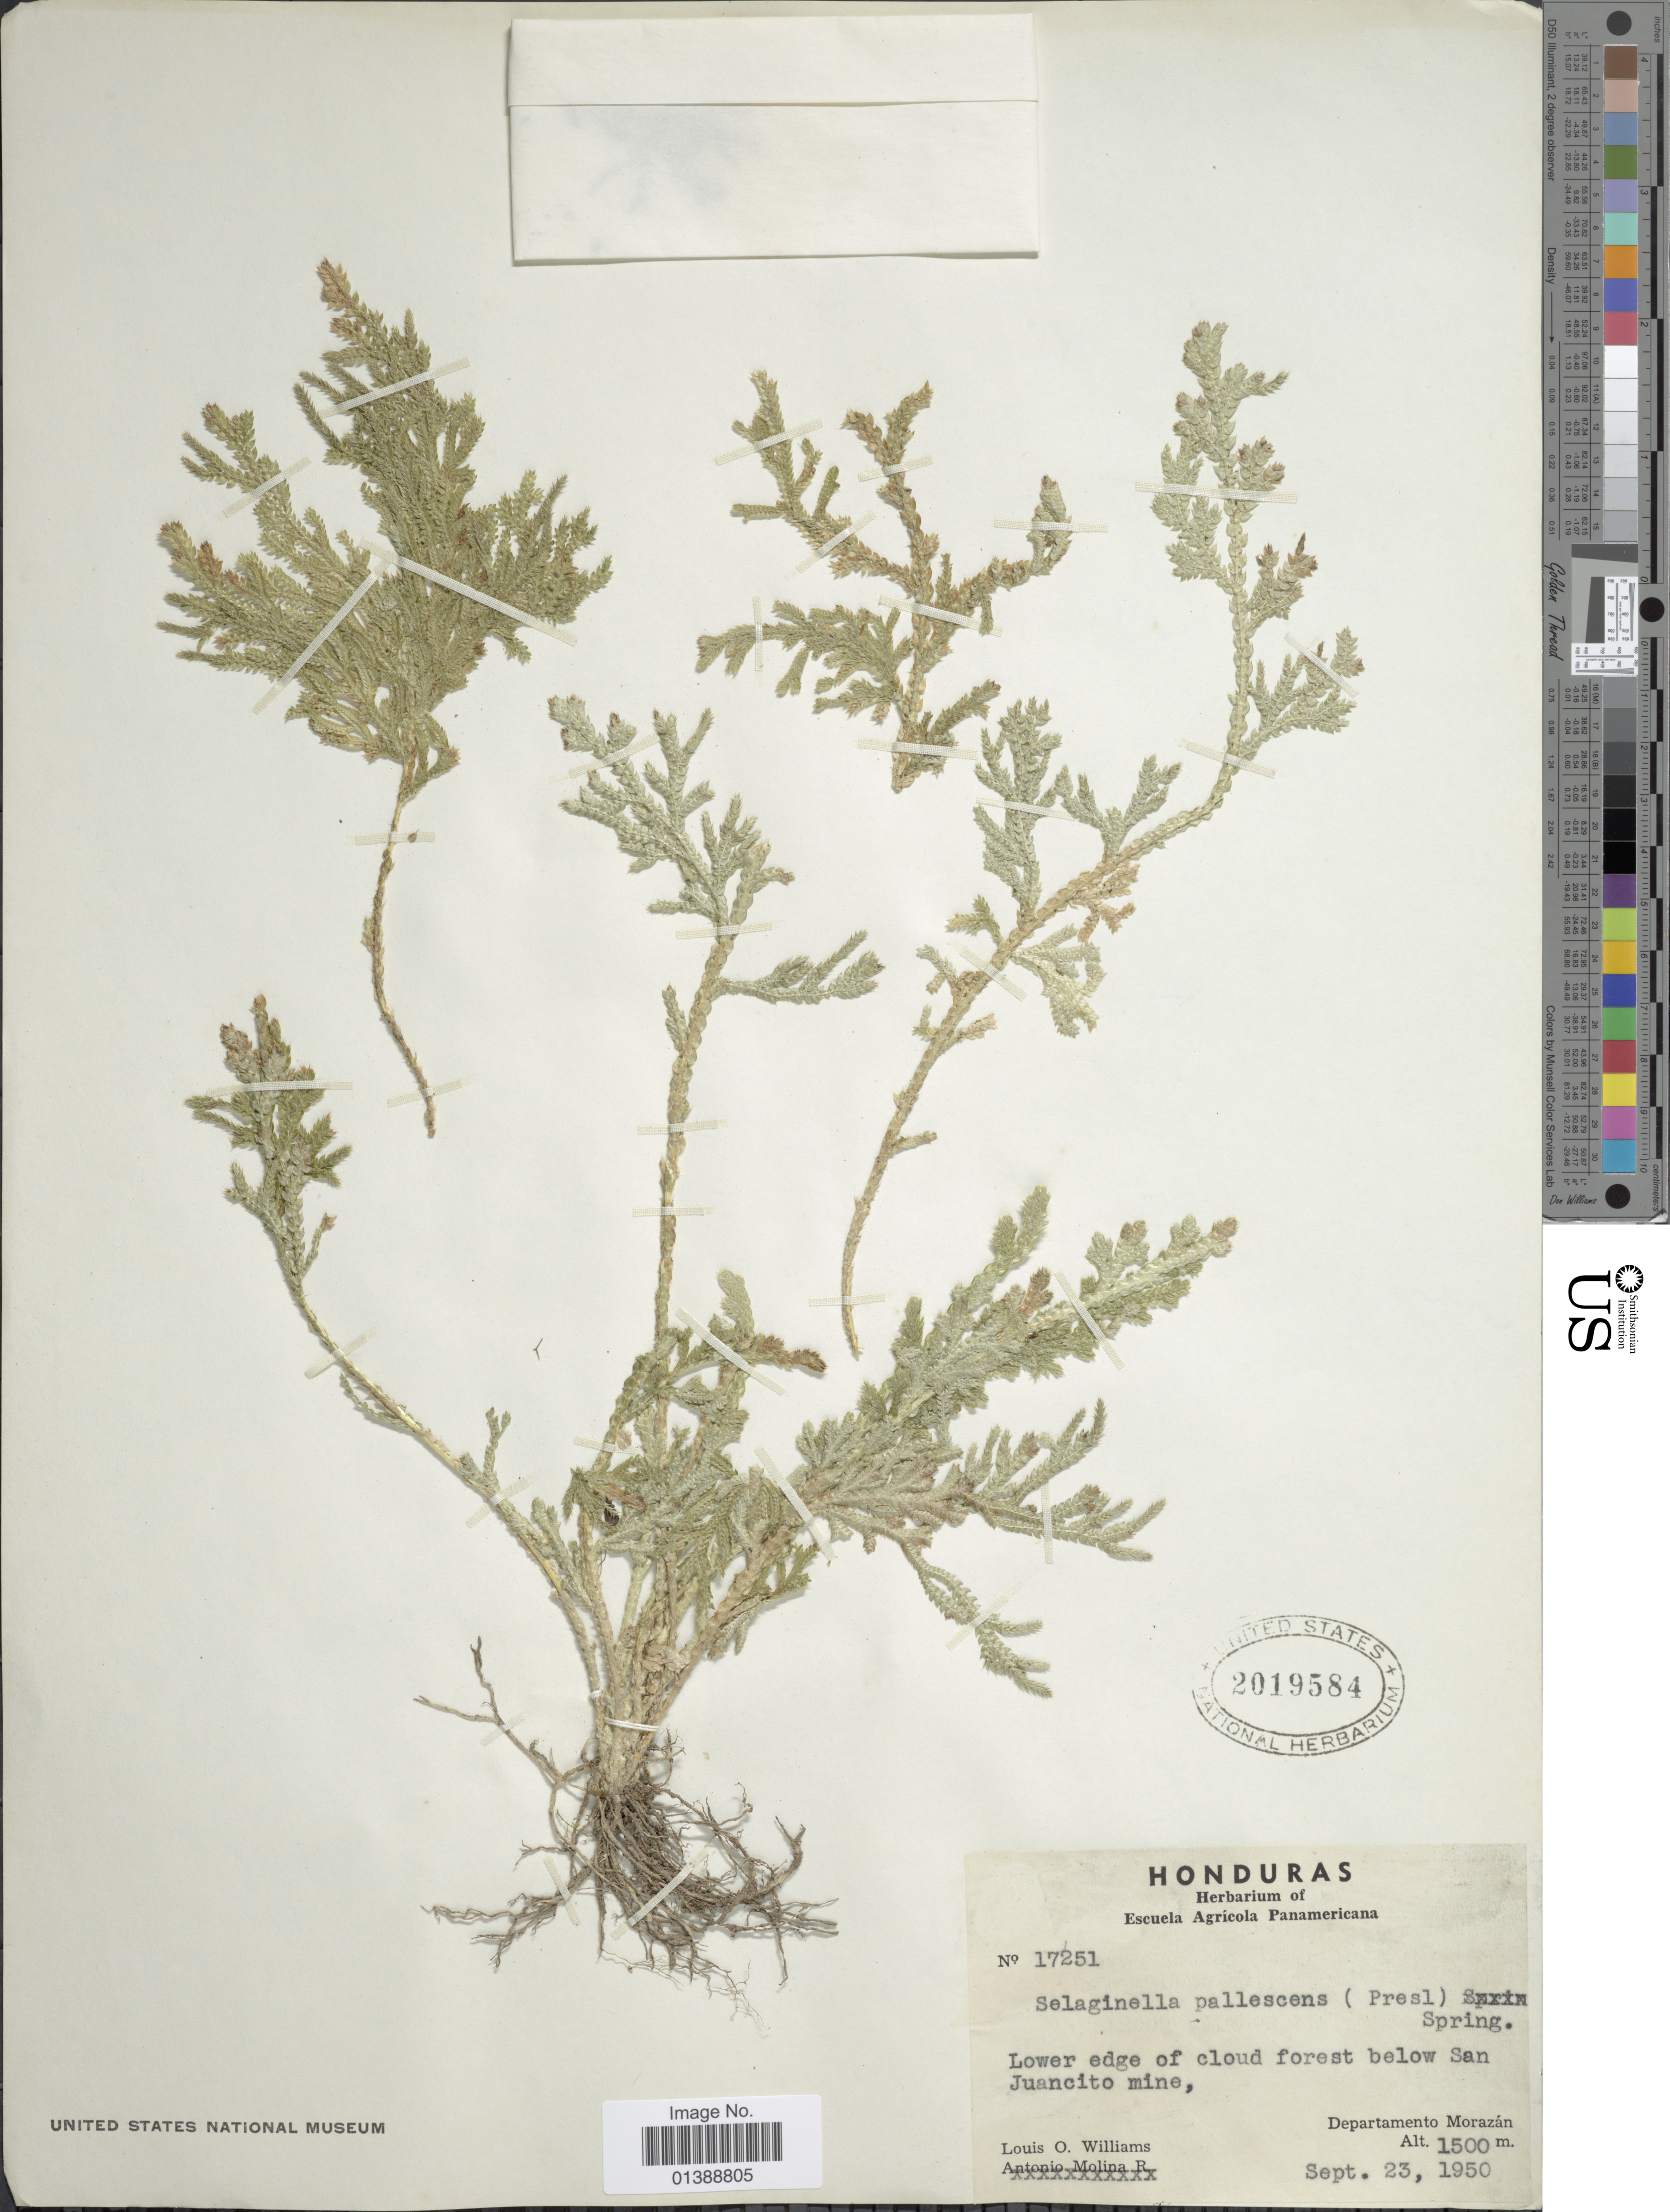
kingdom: Plantae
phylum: Tracheophyta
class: Lycopodiopsida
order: Selaginellales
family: Selaginellaceae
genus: Selaginella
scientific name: Selaginella pallescens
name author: (C. Presl) Spring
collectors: L. O. Williams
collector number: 17251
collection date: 1950-09-23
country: Honduras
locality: Lower edge of the cloud forest below San Juancito mine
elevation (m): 1500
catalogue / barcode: US 2019584